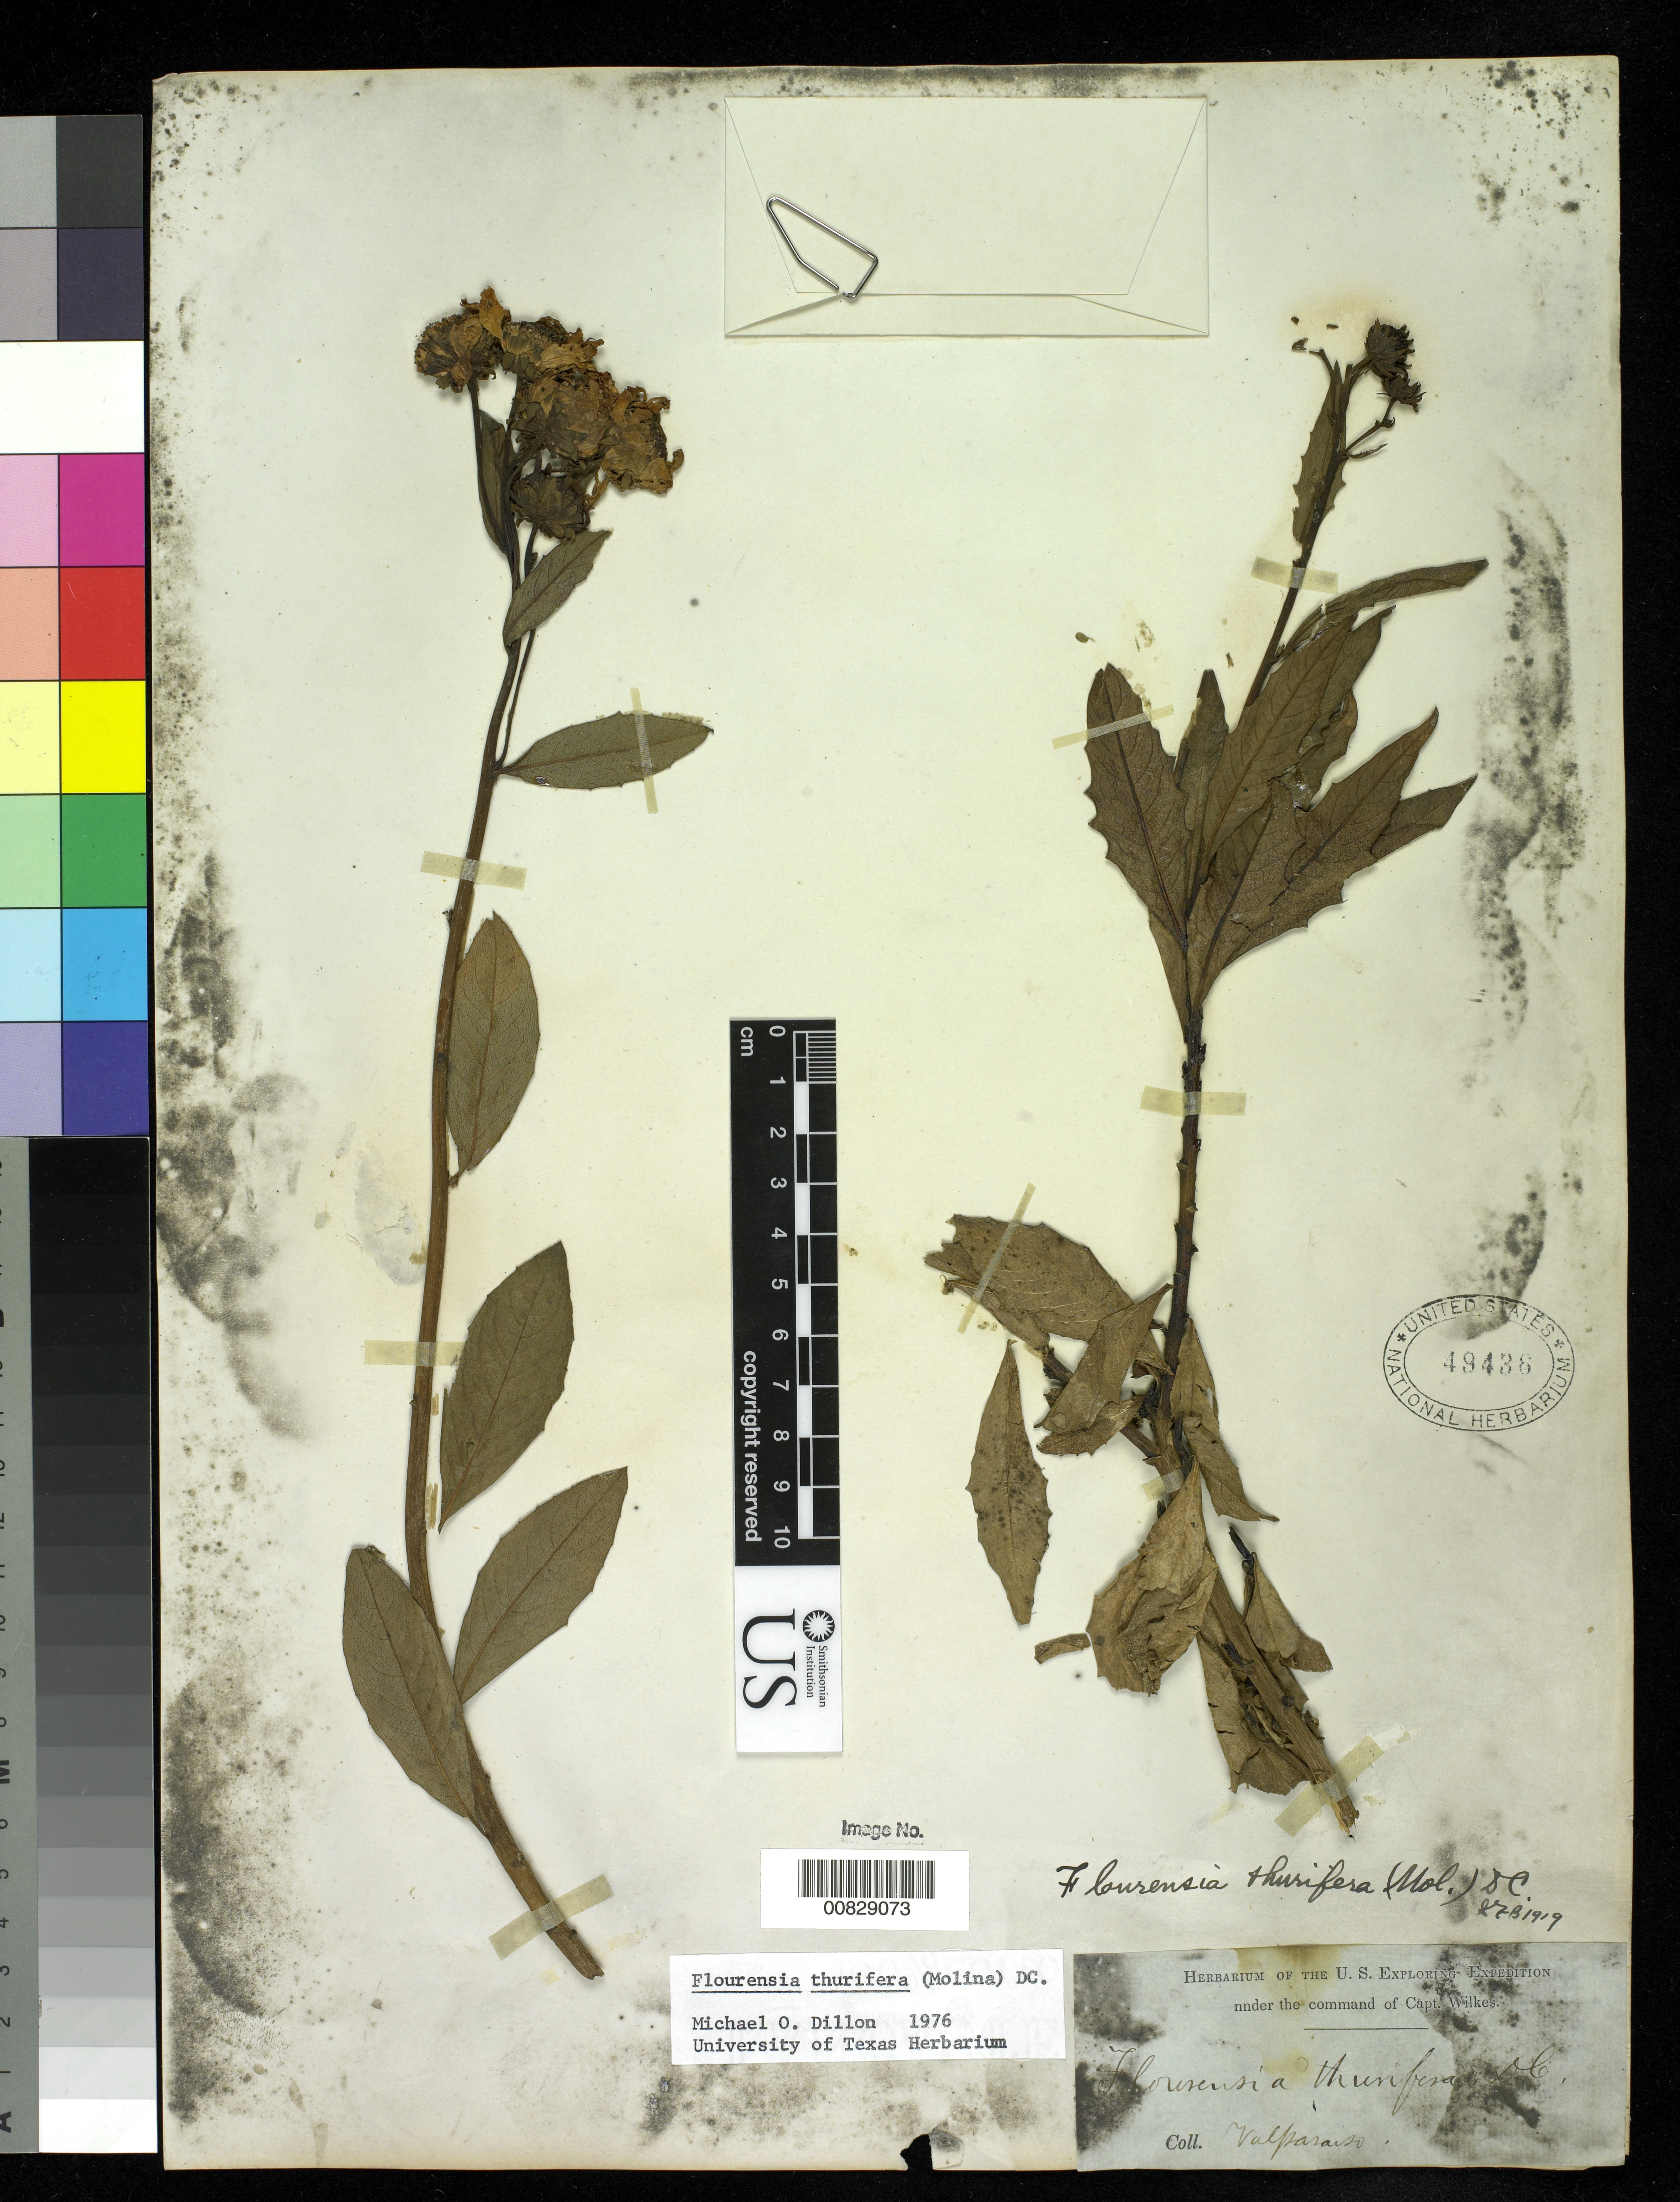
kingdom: Plantae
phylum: Tracheophyta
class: Magnoliopsida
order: Asterales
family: Asteraceae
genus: Flourensia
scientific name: Flourensia thurifera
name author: (Molina) DC.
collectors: Wilkes Explor. Exped.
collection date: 1838/1842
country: Chile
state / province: Valparaíso (V)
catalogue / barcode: US 49436